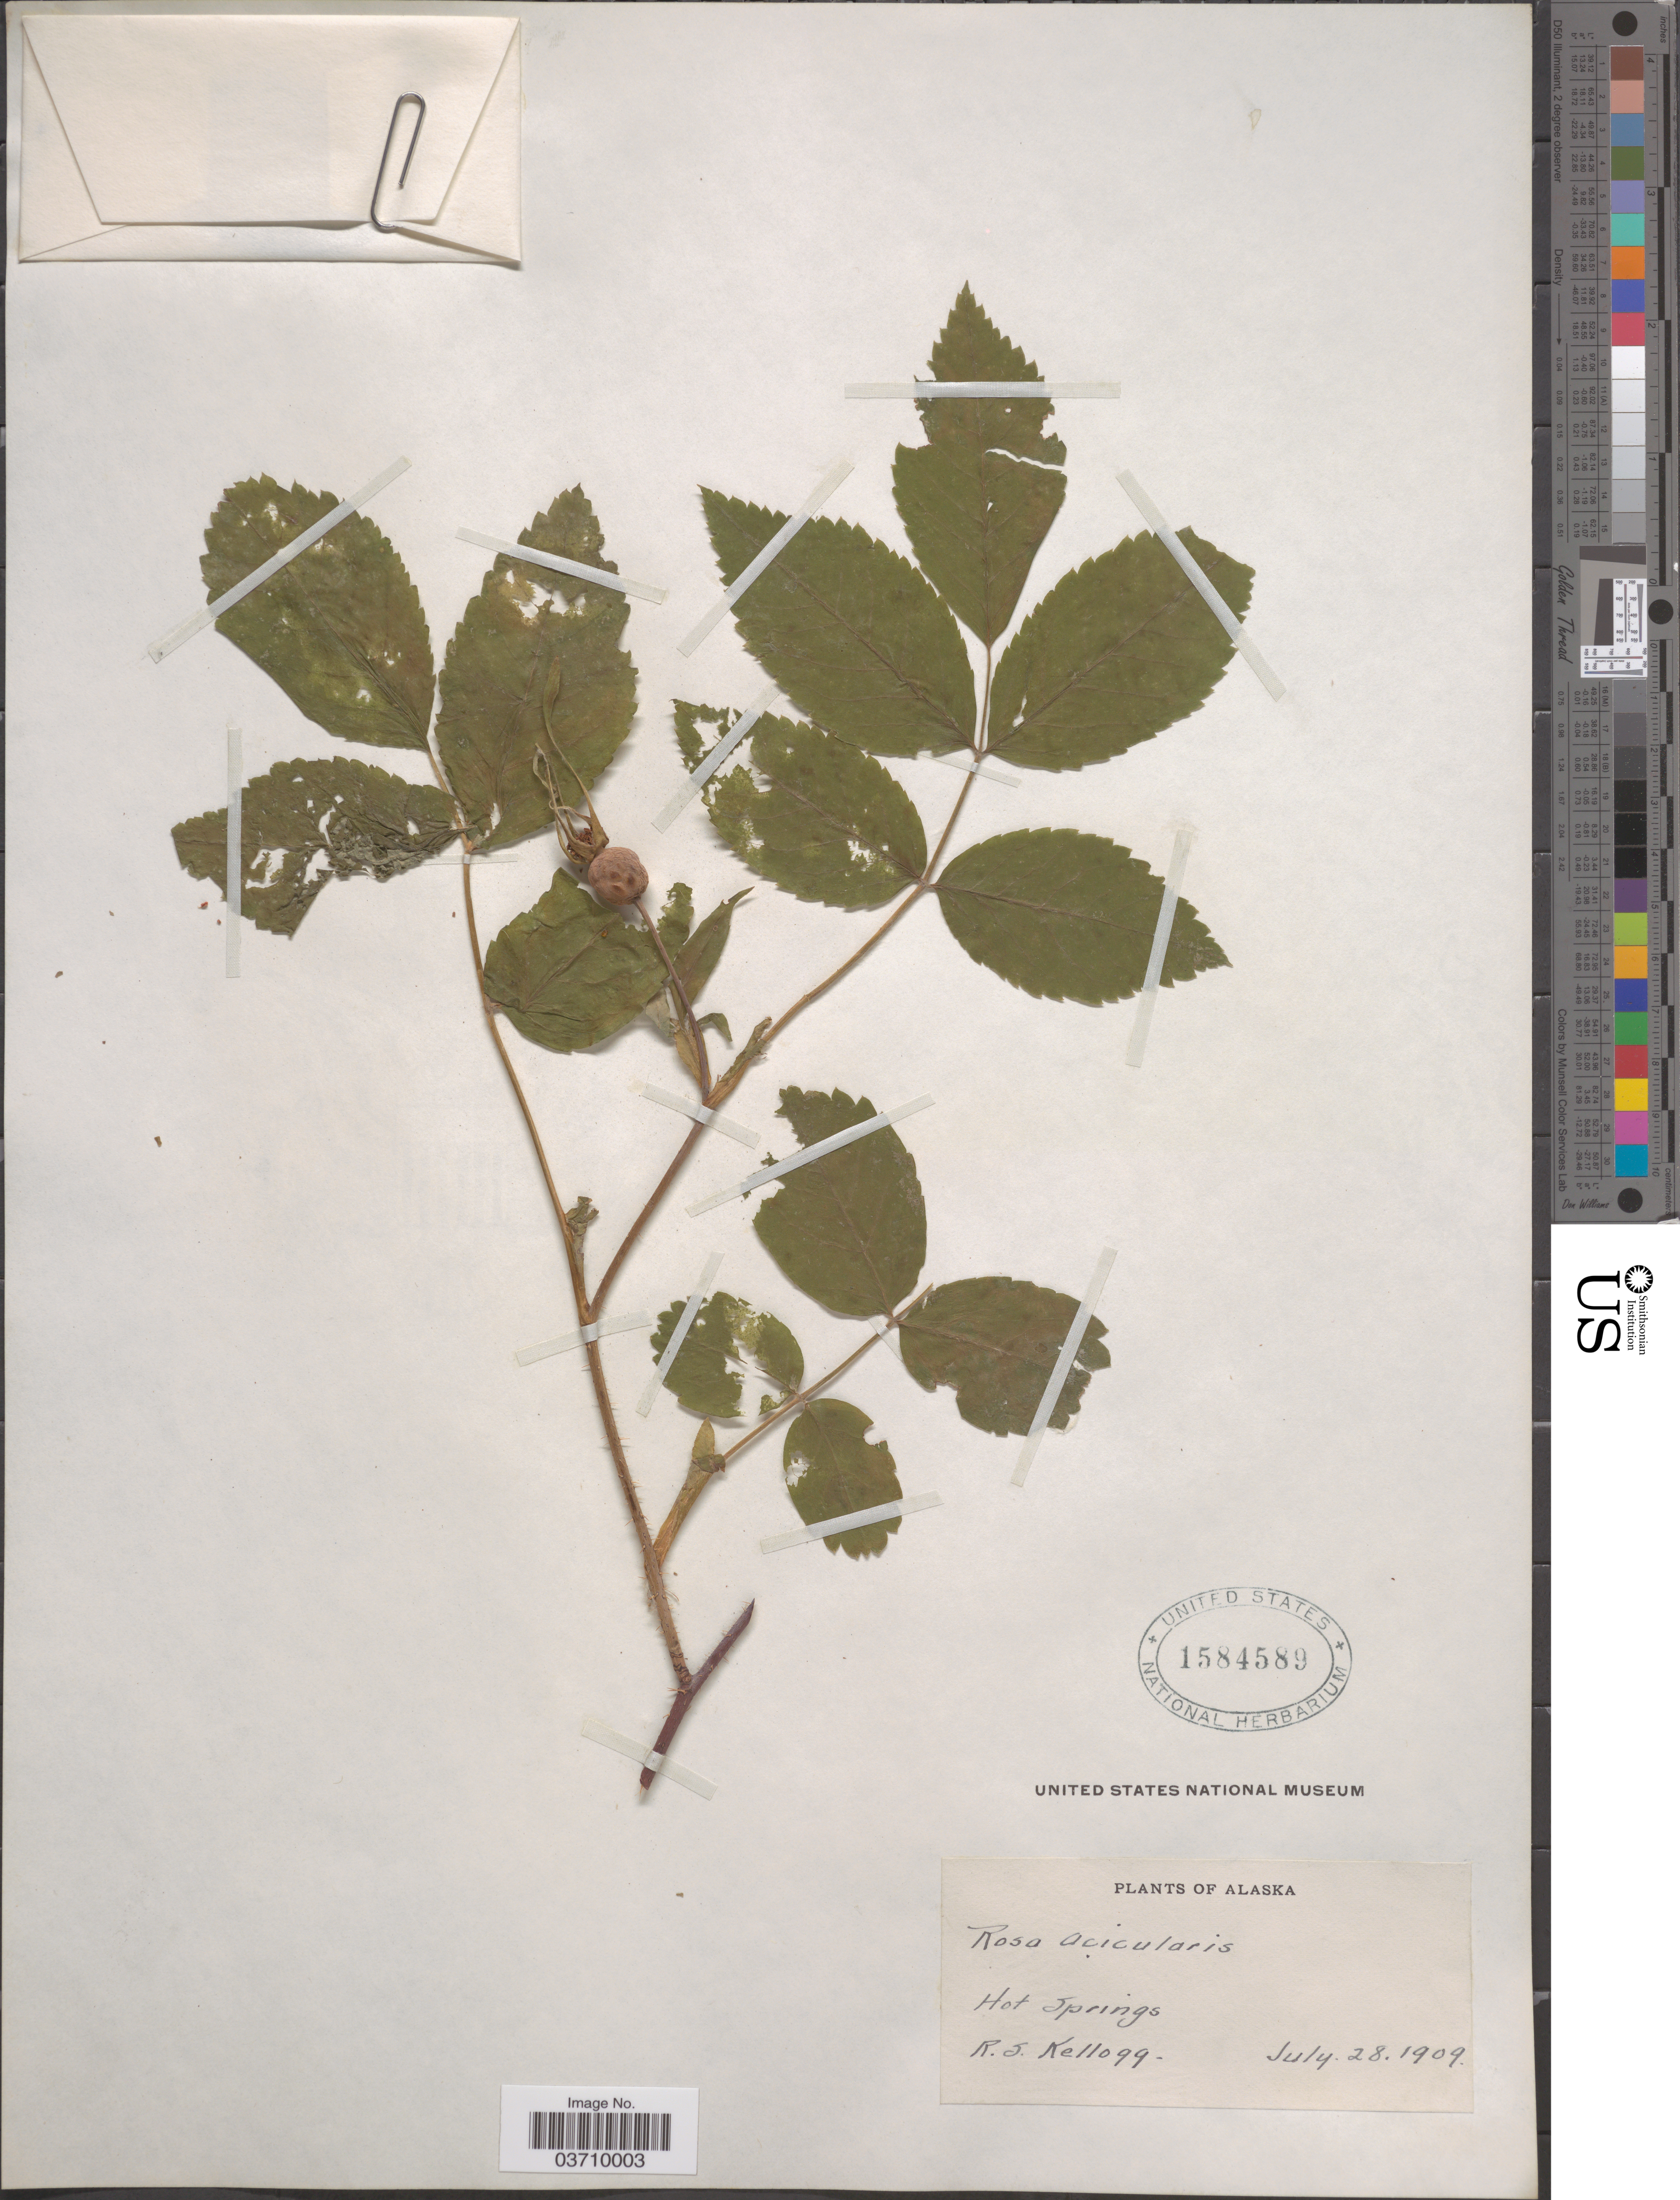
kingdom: Plantae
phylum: Tracheophyta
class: Magnoliopsida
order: Rosales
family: Rosaceae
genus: Rosa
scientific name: Rosa acicularis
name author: Lindl.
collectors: R. Kellogg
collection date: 1909-07-28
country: United States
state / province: Alaska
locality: Hot Springs.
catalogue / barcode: US 1584589